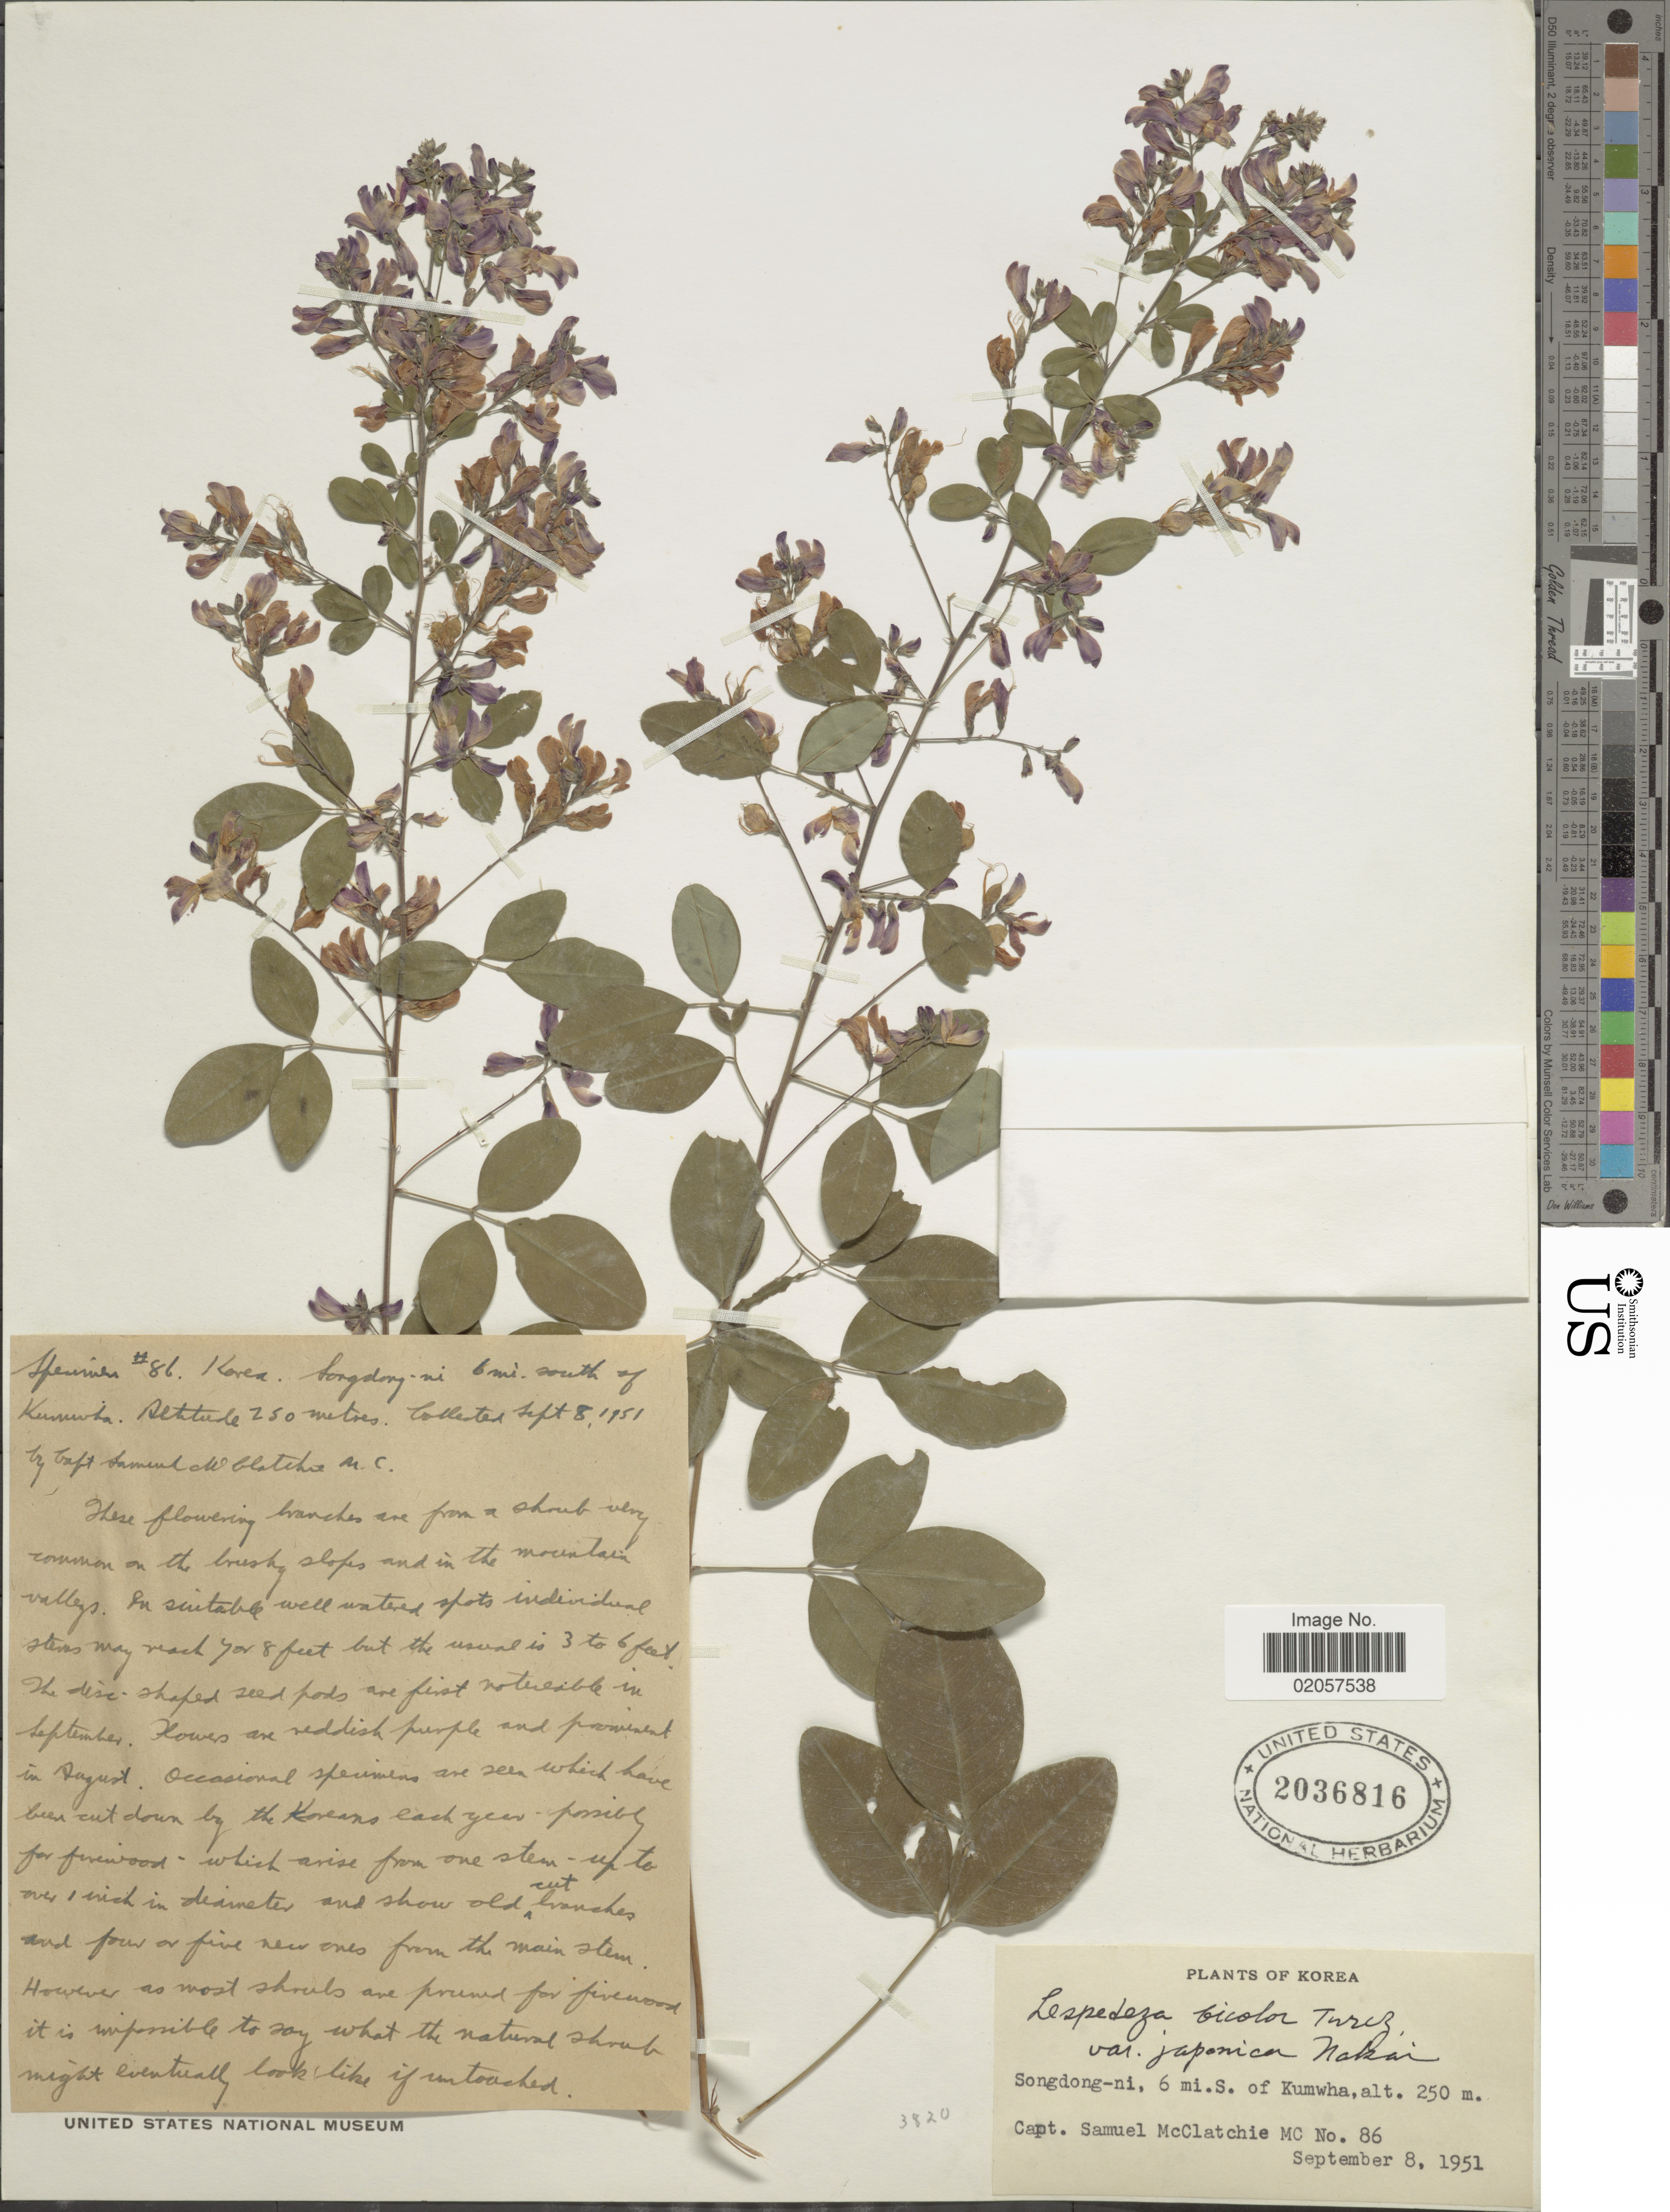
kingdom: Plantae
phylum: Tracheophyta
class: Magnoliopsida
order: Fabales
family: Fabaceae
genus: Lespedeza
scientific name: Lespedeza bicolor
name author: Turcz.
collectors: S. McClatchie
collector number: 86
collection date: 1951-09-08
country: North Korea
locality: Korea, Songdong-ni, 6 mi S. of Kumwha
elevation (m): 250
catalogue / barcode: US 2036816